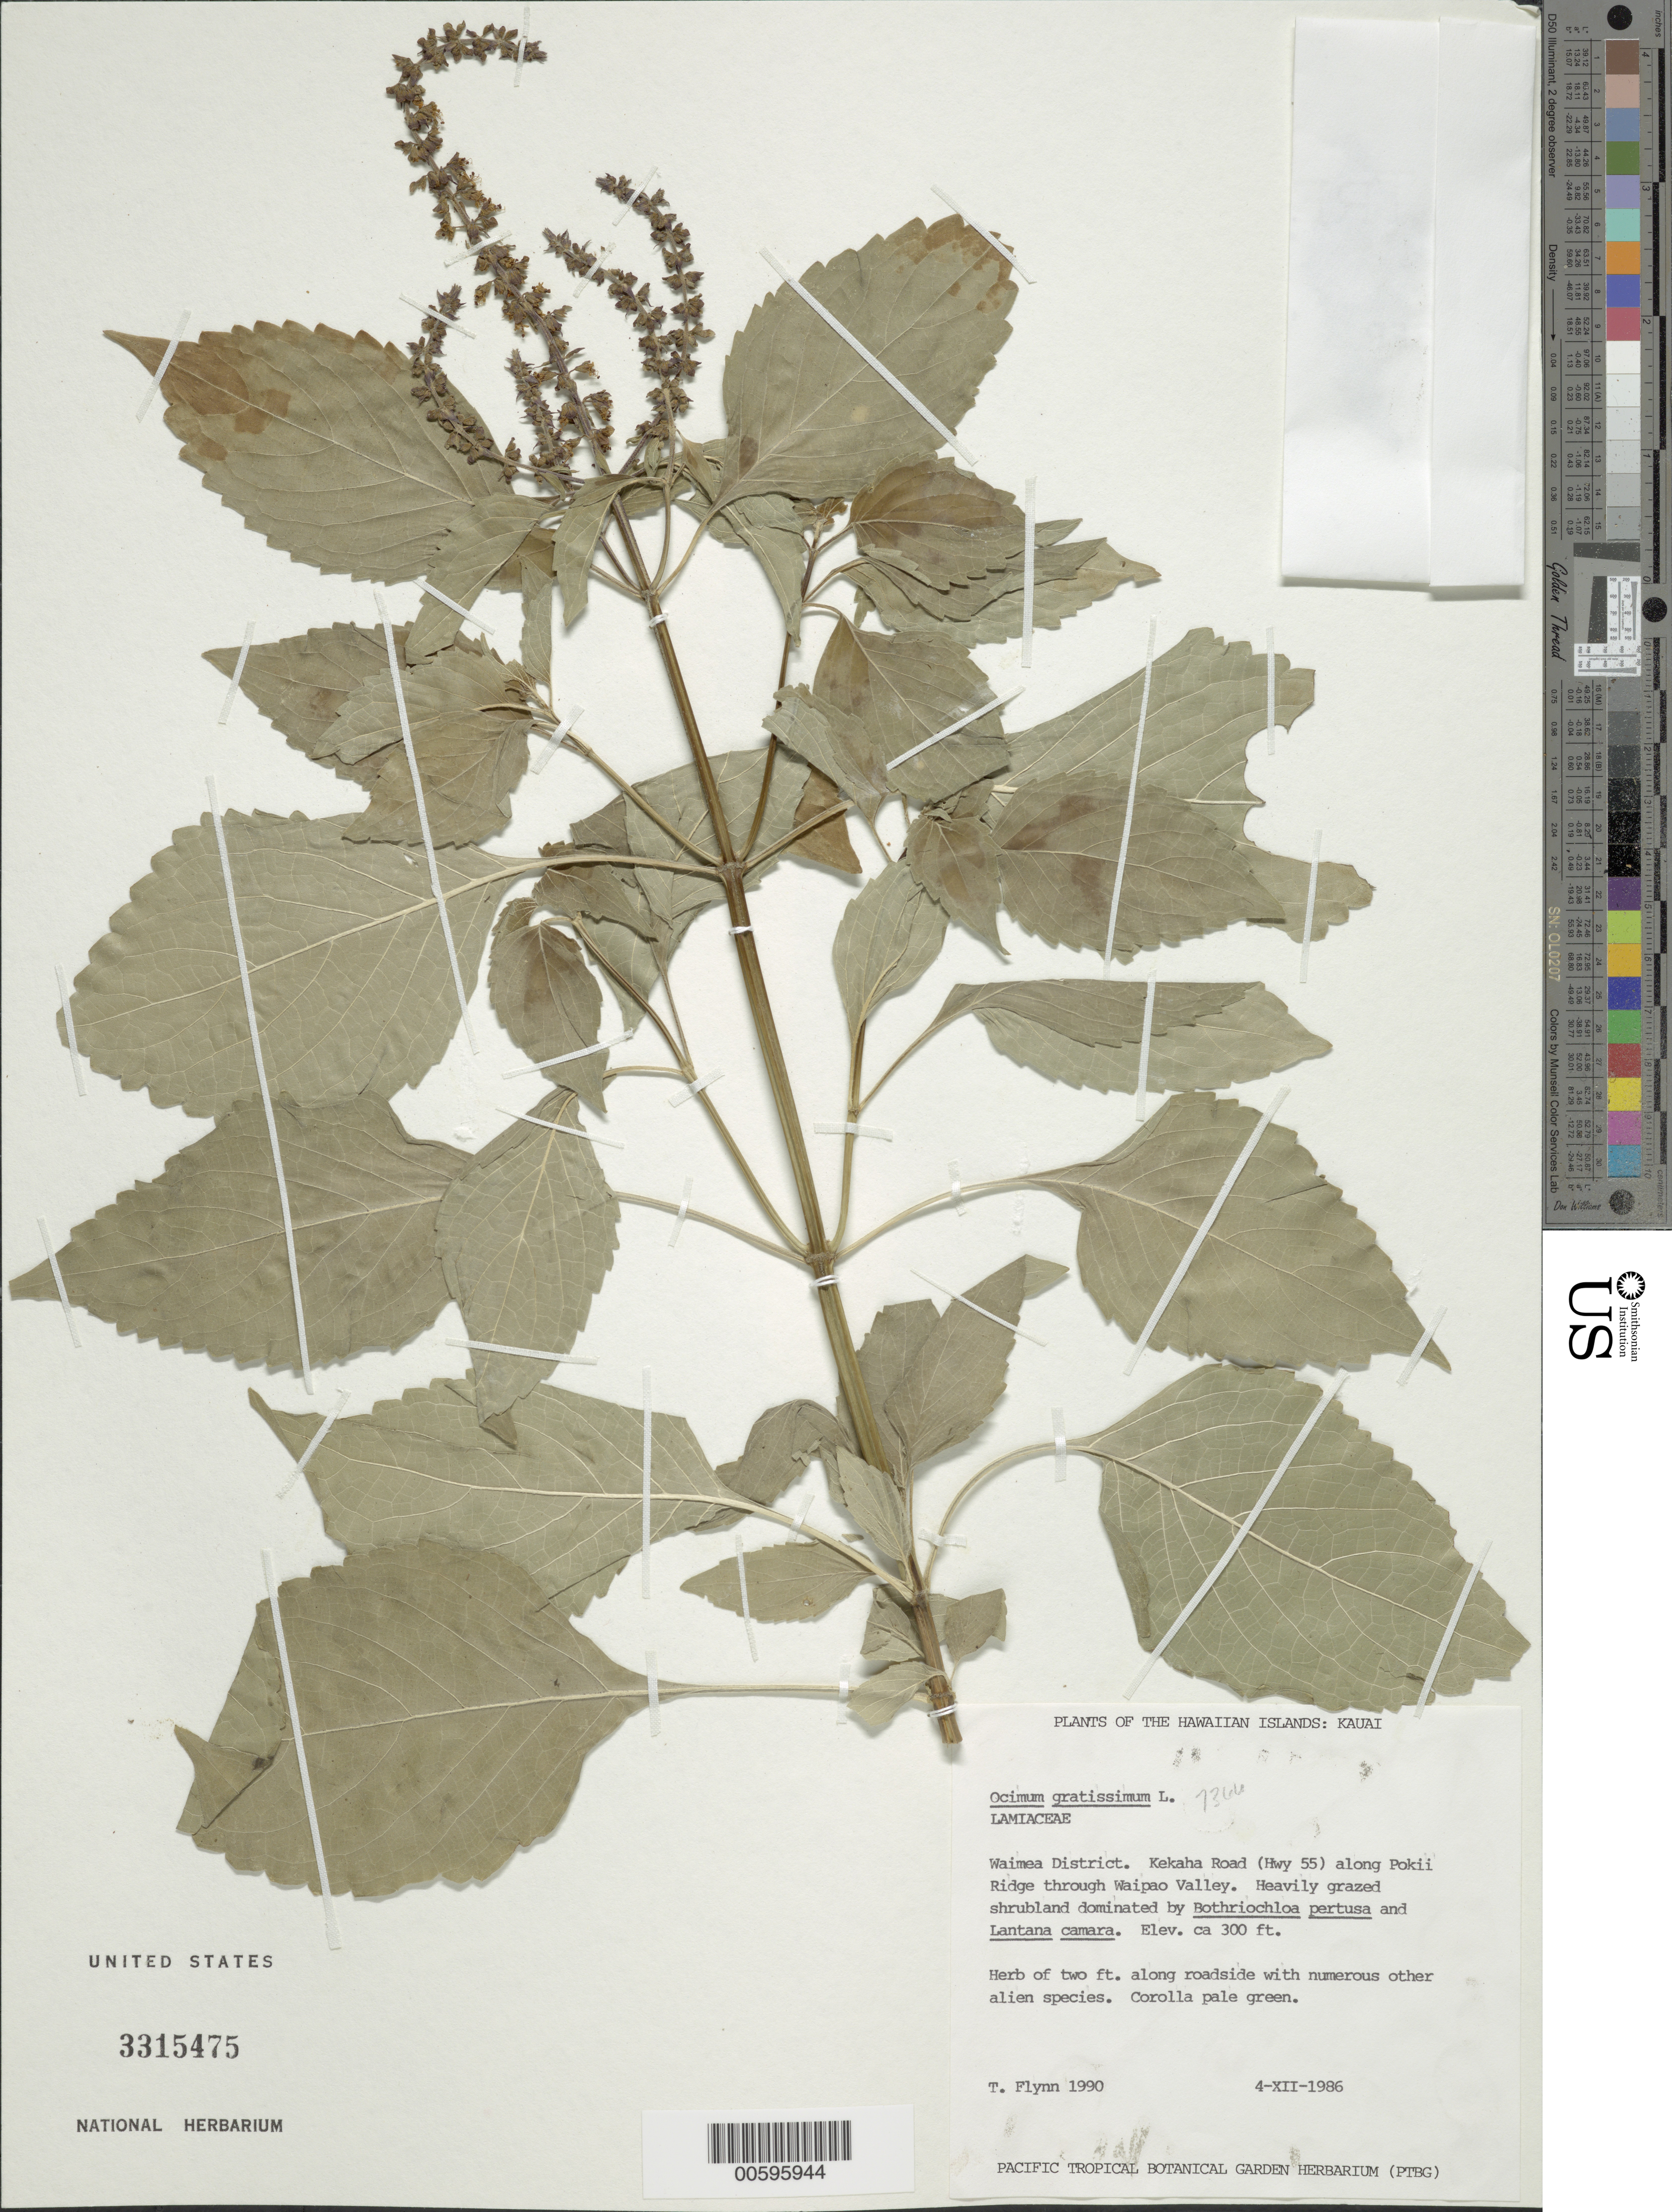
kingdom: Plantae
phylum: Tracheophyta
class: Magnoliopsida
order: Lamiales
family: Lamiaceae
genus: Ocimum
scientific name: Ocimum gratissimum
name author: L.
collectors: T. W. Flynn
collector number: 1990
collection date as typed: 4 Dec 1986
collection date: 1986-12-04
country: United States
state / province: Hawaii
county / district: Kauai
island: Kaua'i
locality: Waimea Dist. Kekaha Rd (Hwy 55) along Pokii Ridge through Waipao Valley.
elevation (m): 91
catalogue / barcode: US 3315475